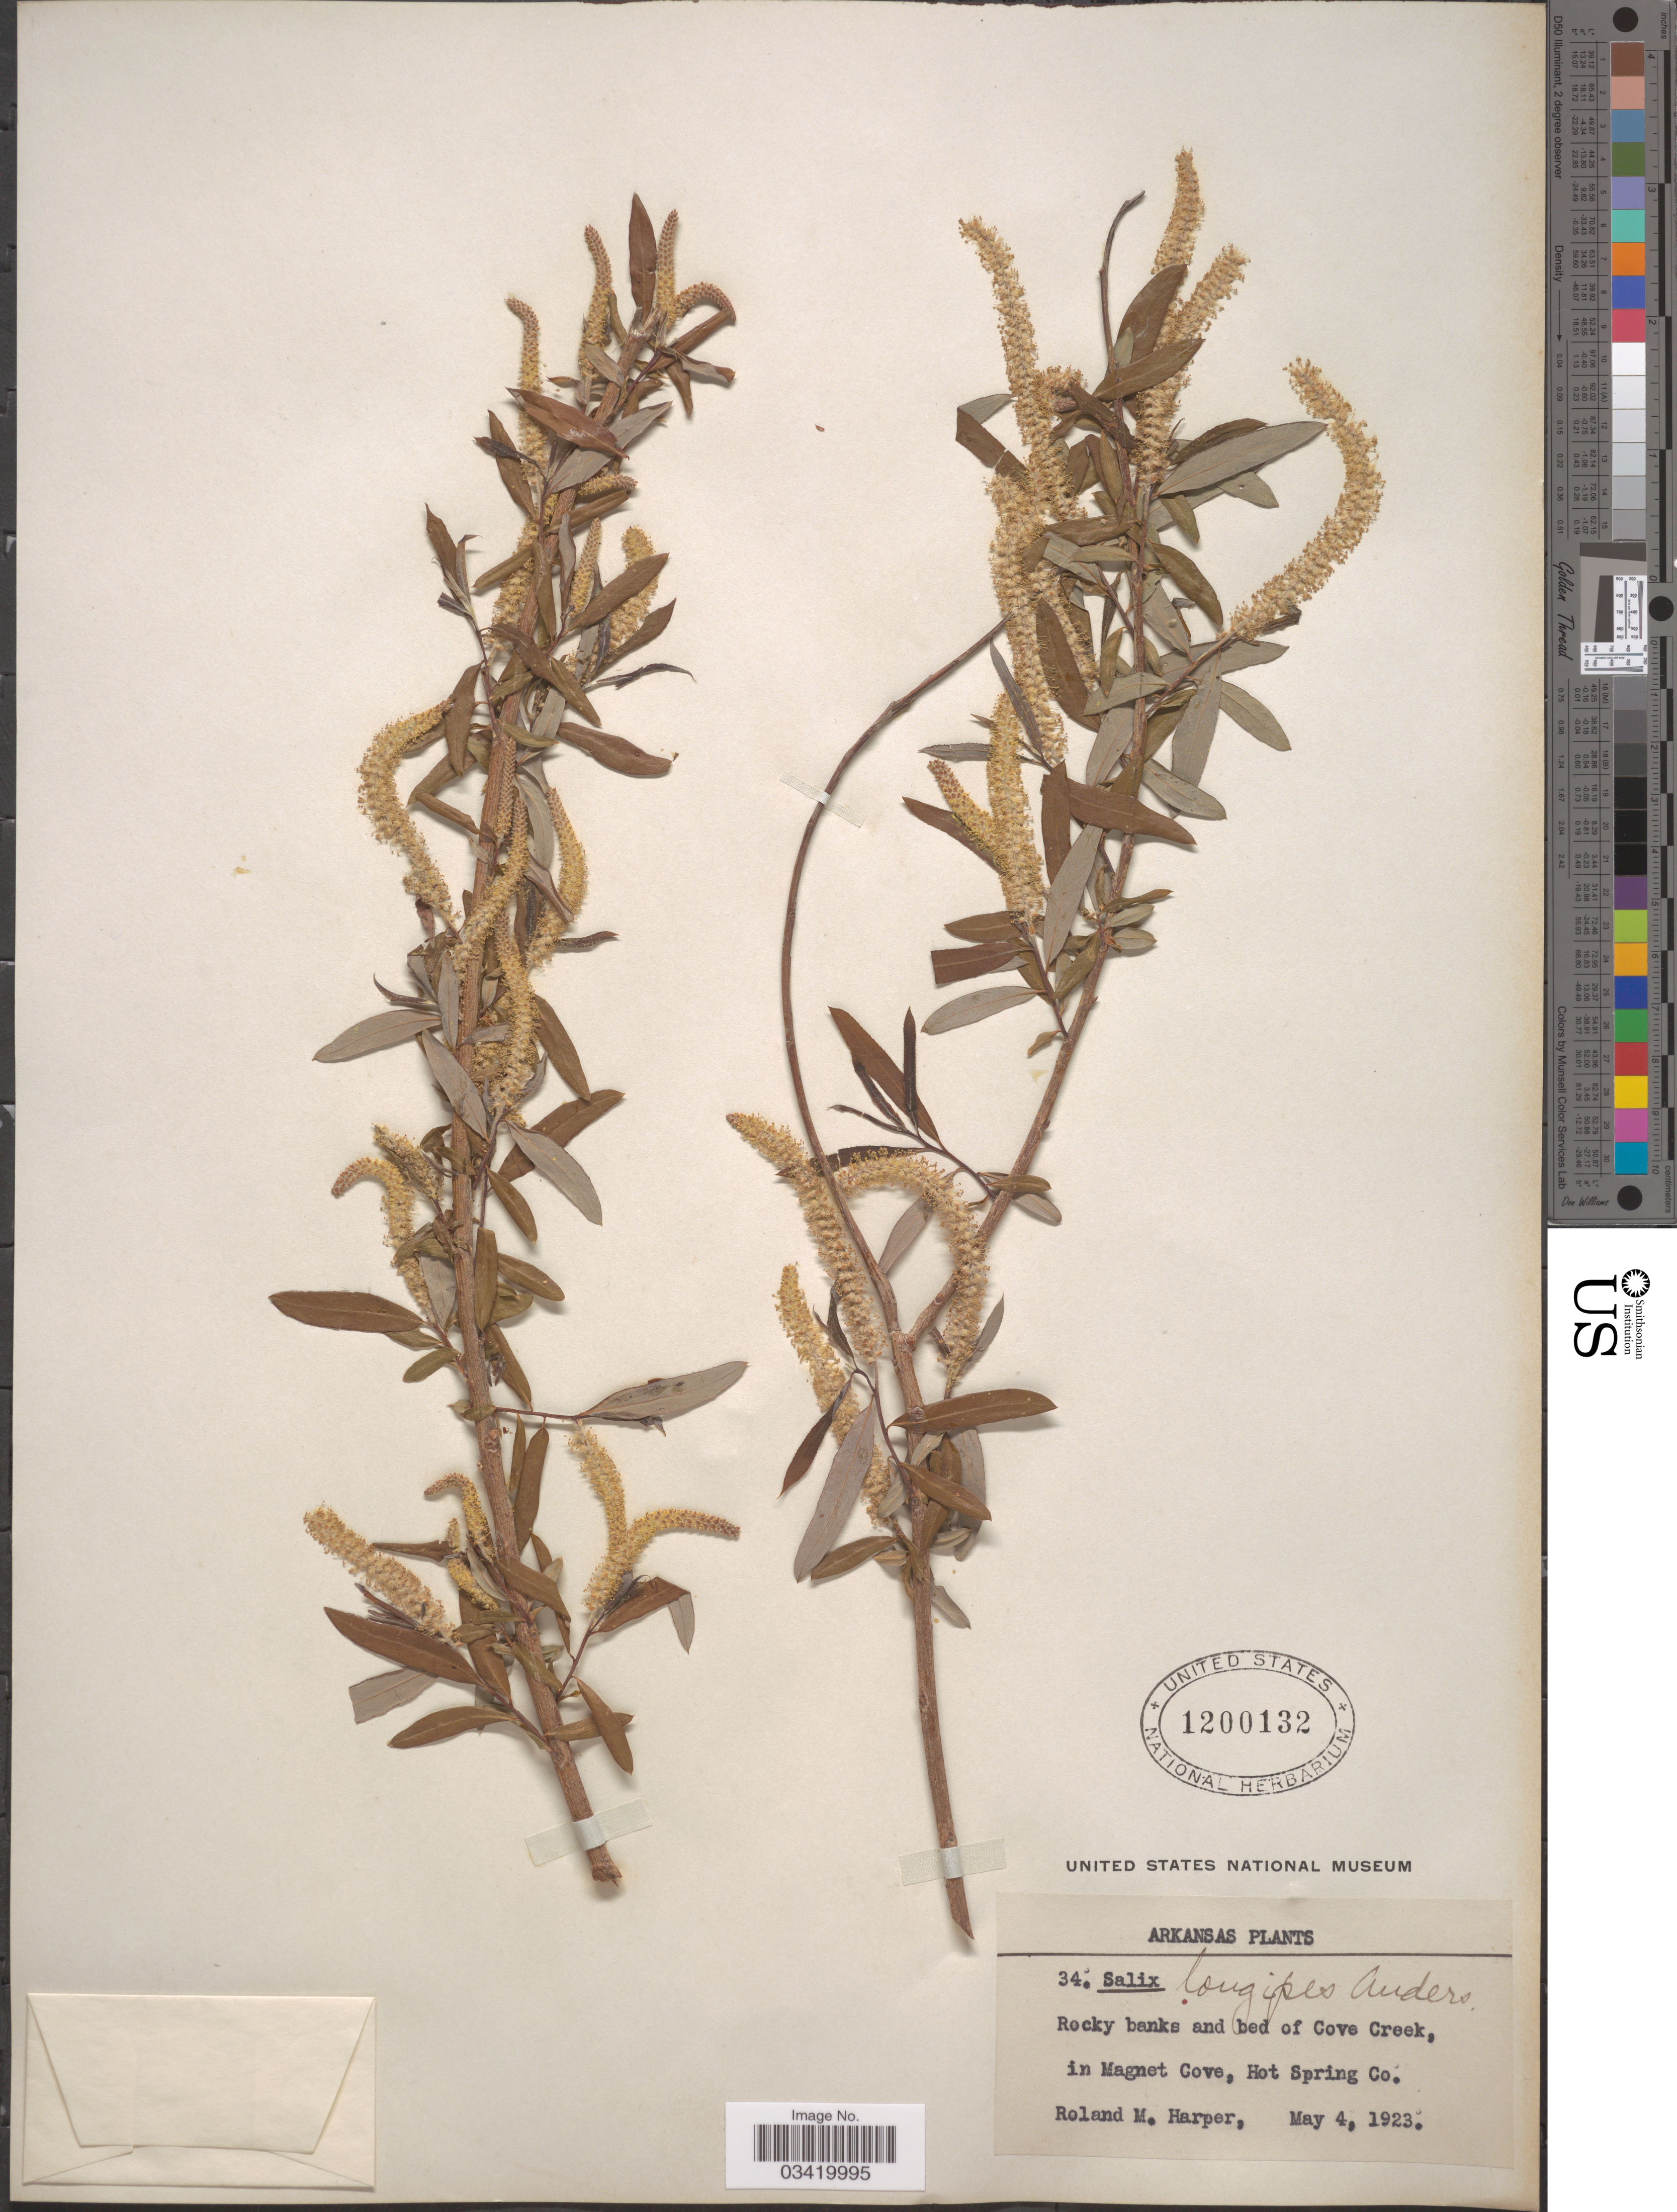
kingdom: Plantae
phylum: Tracheophyta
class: Magnoliopsida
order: Malpighiales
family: Salicaceae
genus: Salix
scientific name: Salix caroliniana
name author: Michx.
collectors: R. M. Harper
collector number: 34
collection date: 1923-05-04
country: United States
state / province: Arkansas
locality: Rocky banks and bed of Cove Creek, in Magnet Cove, Hot Spring Co.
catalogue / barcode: US 1200132